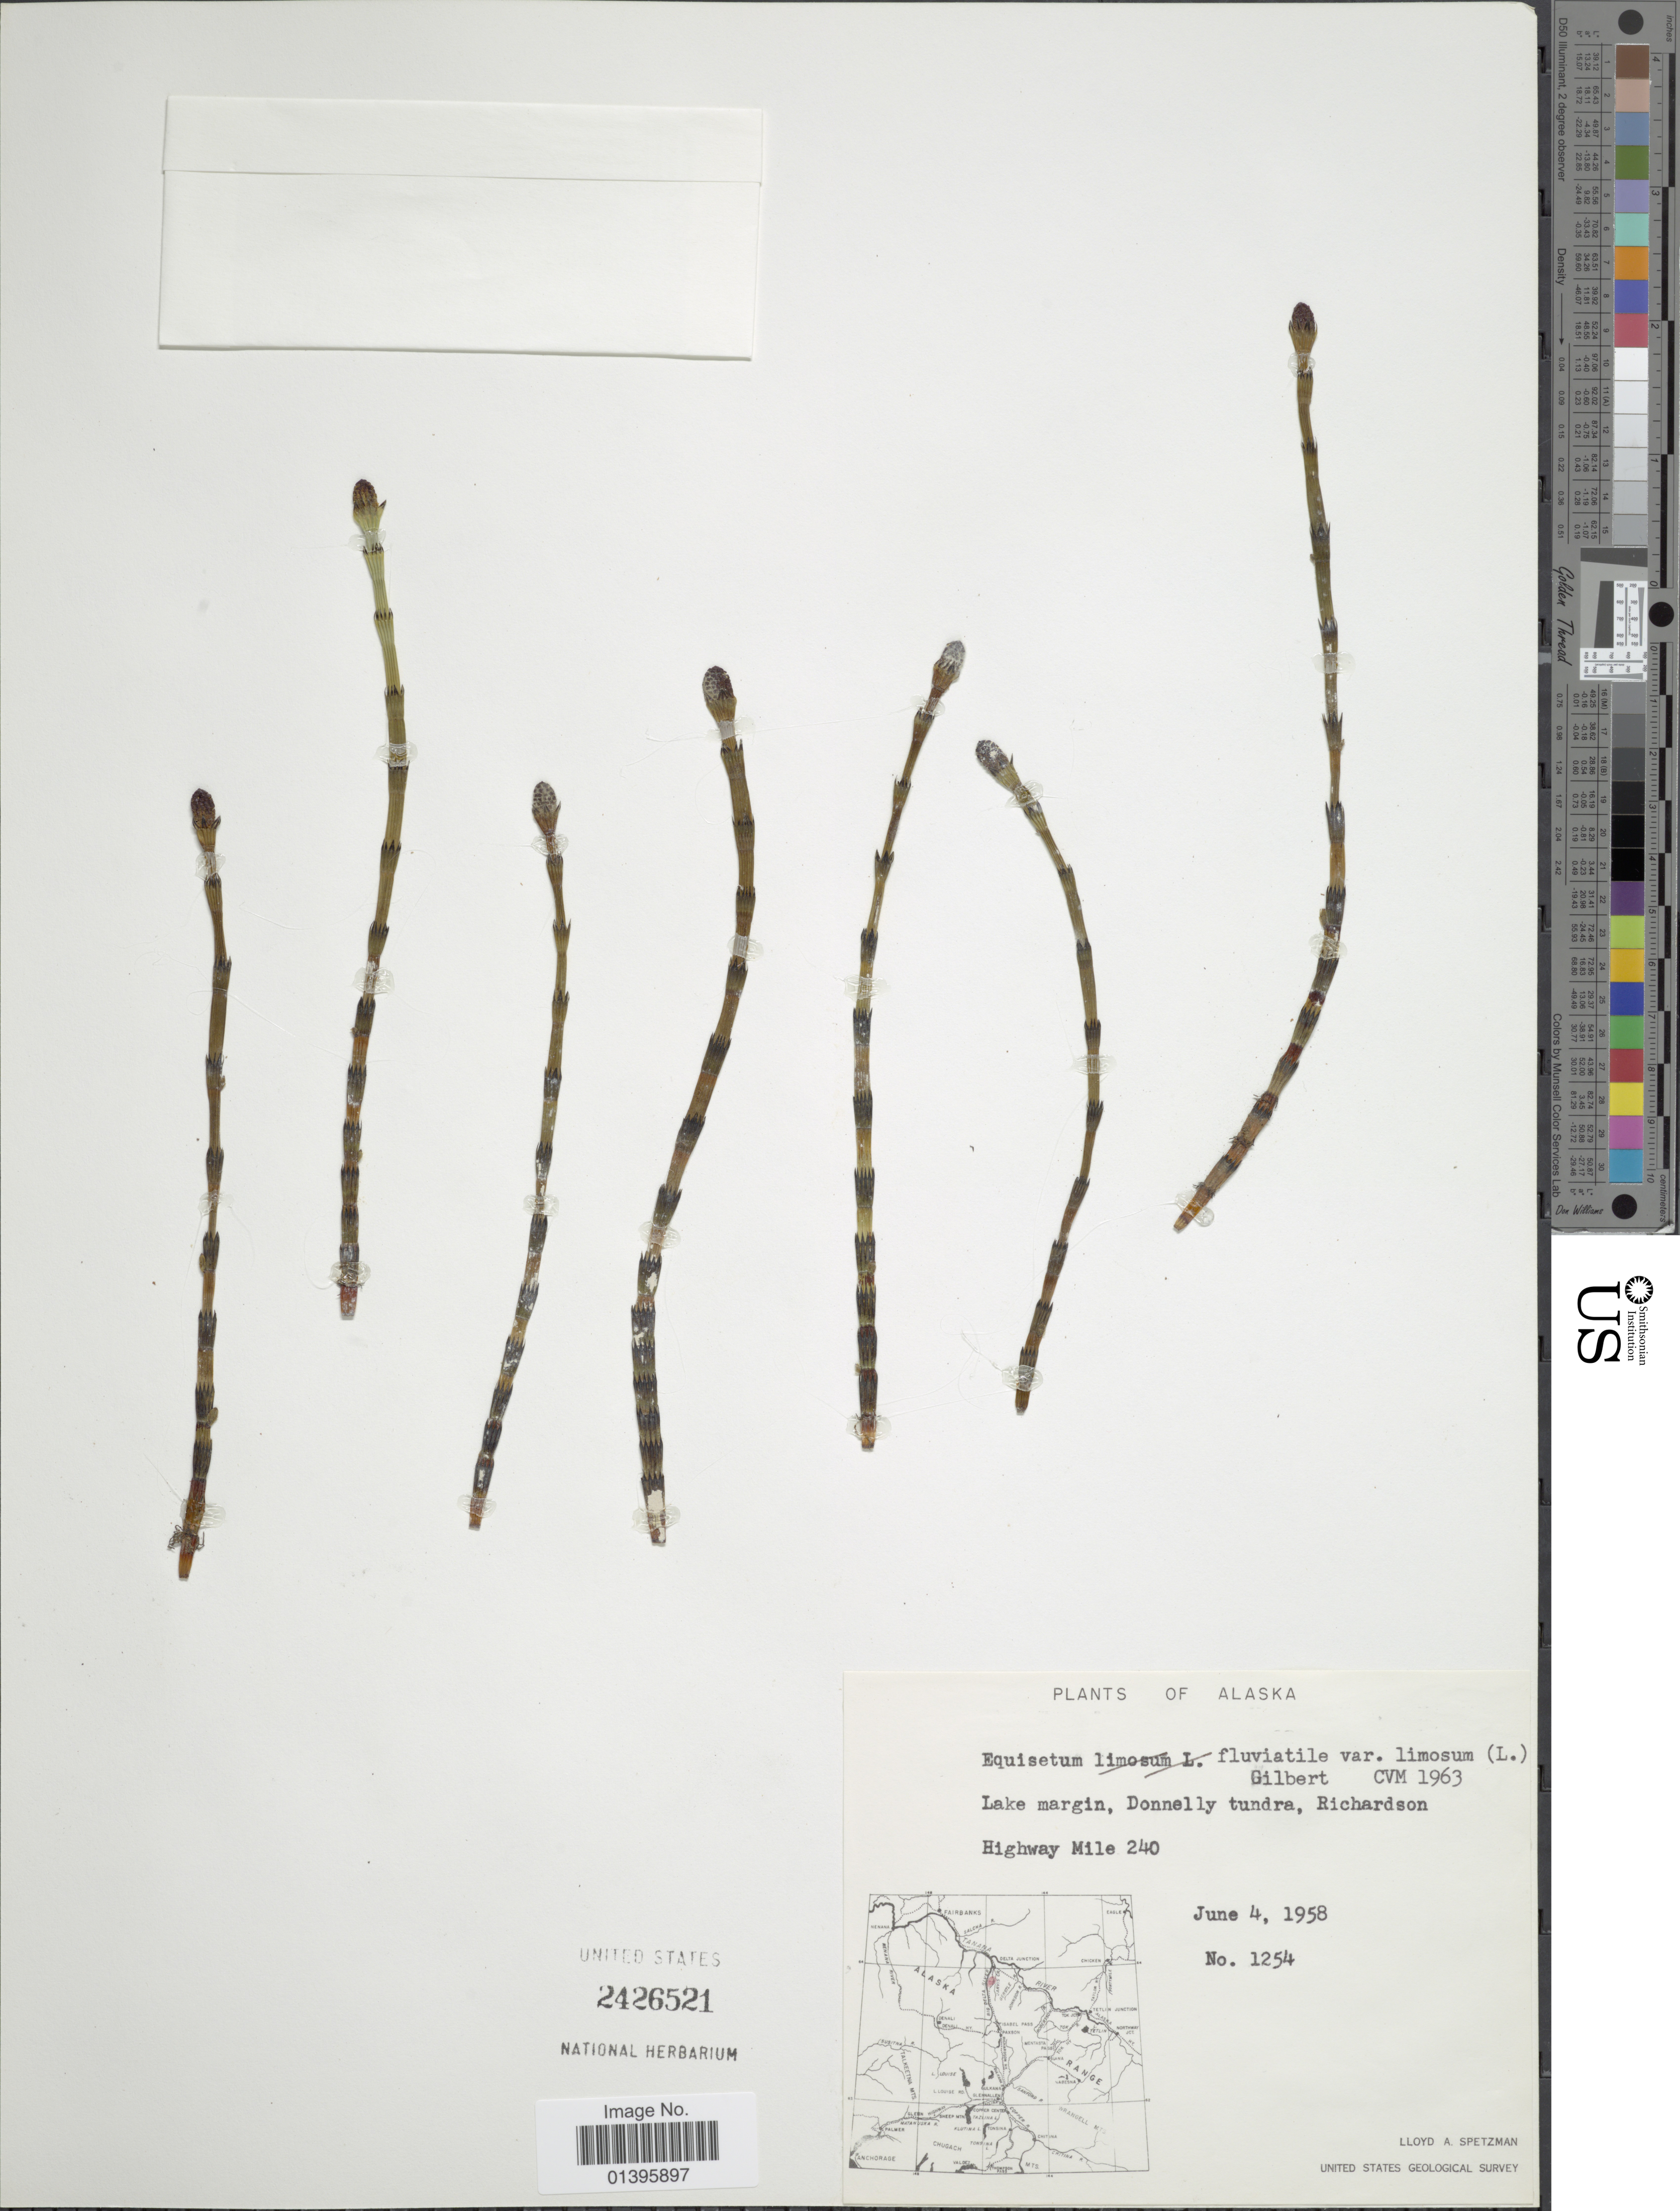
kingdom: Plantae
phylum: Tracheophyta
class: Polypodiopsida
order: Equisetales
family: Equisetaceae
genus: Equisetum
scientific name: Equisetum fluviatile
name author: L.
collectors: L. Spetzman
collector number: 1254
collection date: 1958-06-04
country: United States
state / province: Alaska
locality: Lake margin, Donnelly tundra, Richardson Highway Mile 240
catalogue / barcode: US 2426521